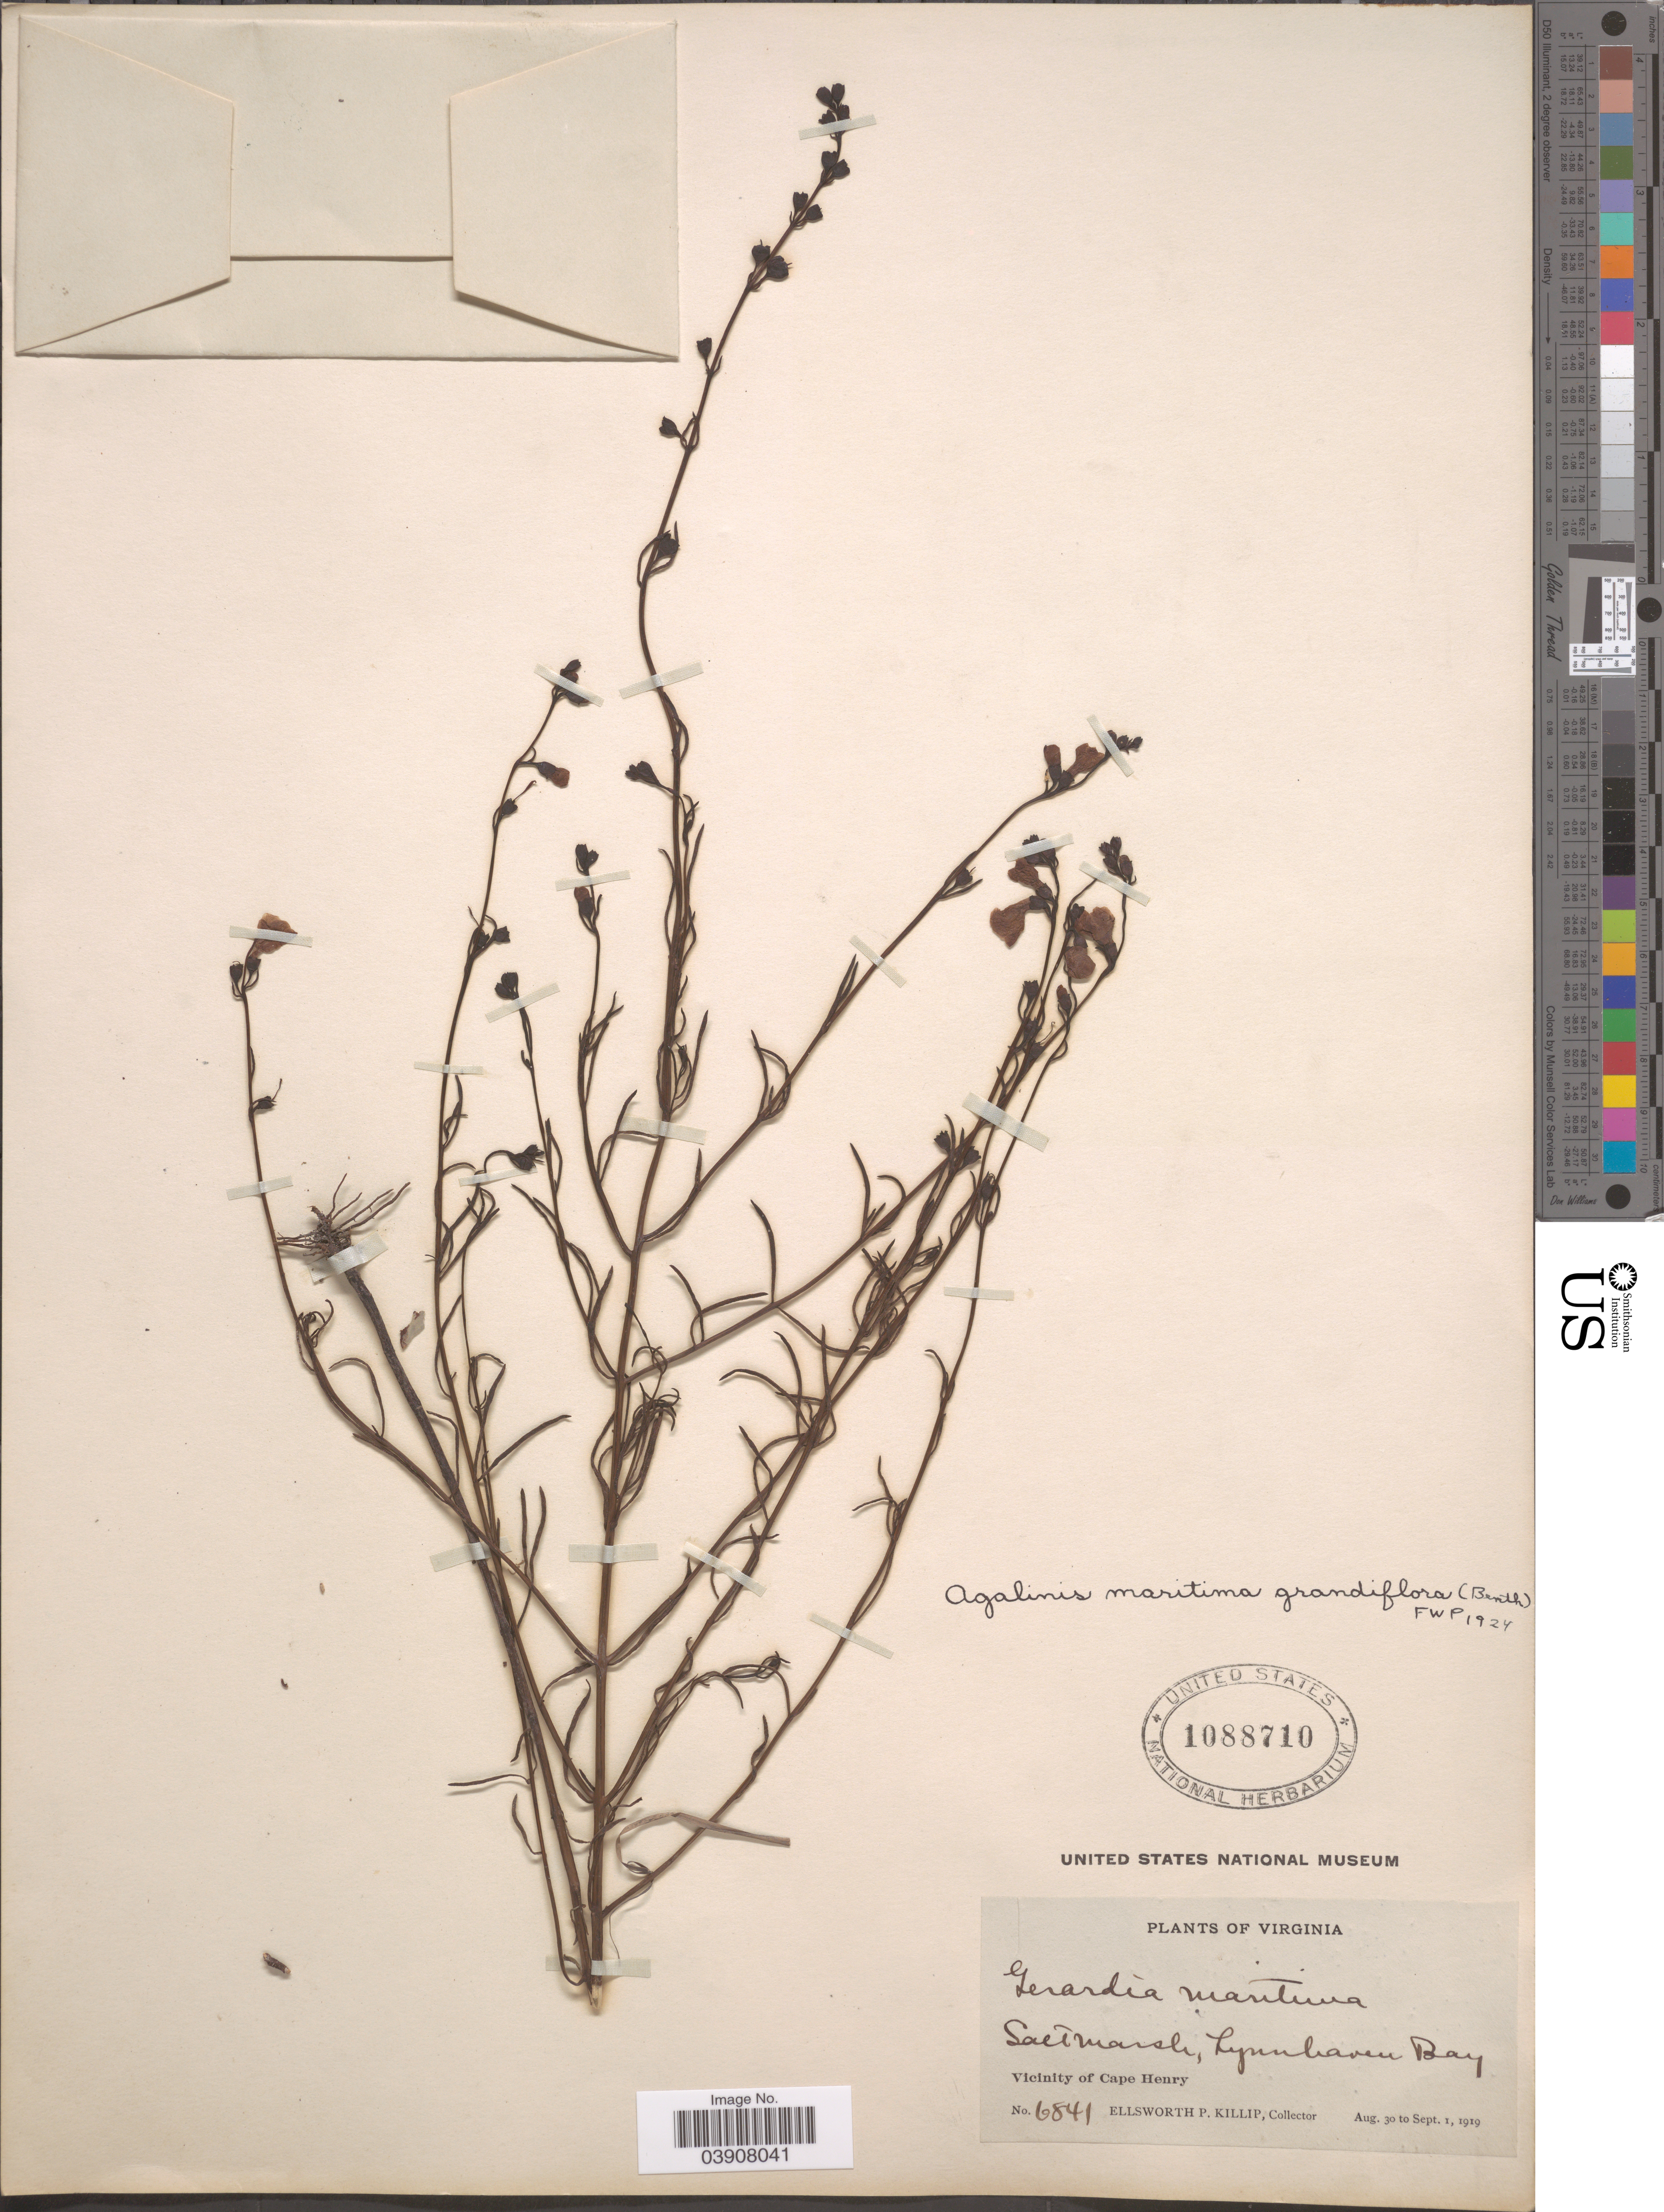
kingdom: Plantae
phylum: Tracheophyta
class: Magnoliopsida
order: Lamiales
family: Orobanchaceae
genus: Agalinis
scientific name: Agalinis maritima var. grandiflora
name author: (Benth.) Pennell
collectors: E. P. Killip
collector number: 6841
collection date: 1919-08-30/1919-09-01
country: United States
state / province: Virginia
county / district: City of Virginia Beach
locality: Lynnhaven bay. Vicinity of Cape Henry.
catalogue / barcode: US 1088710